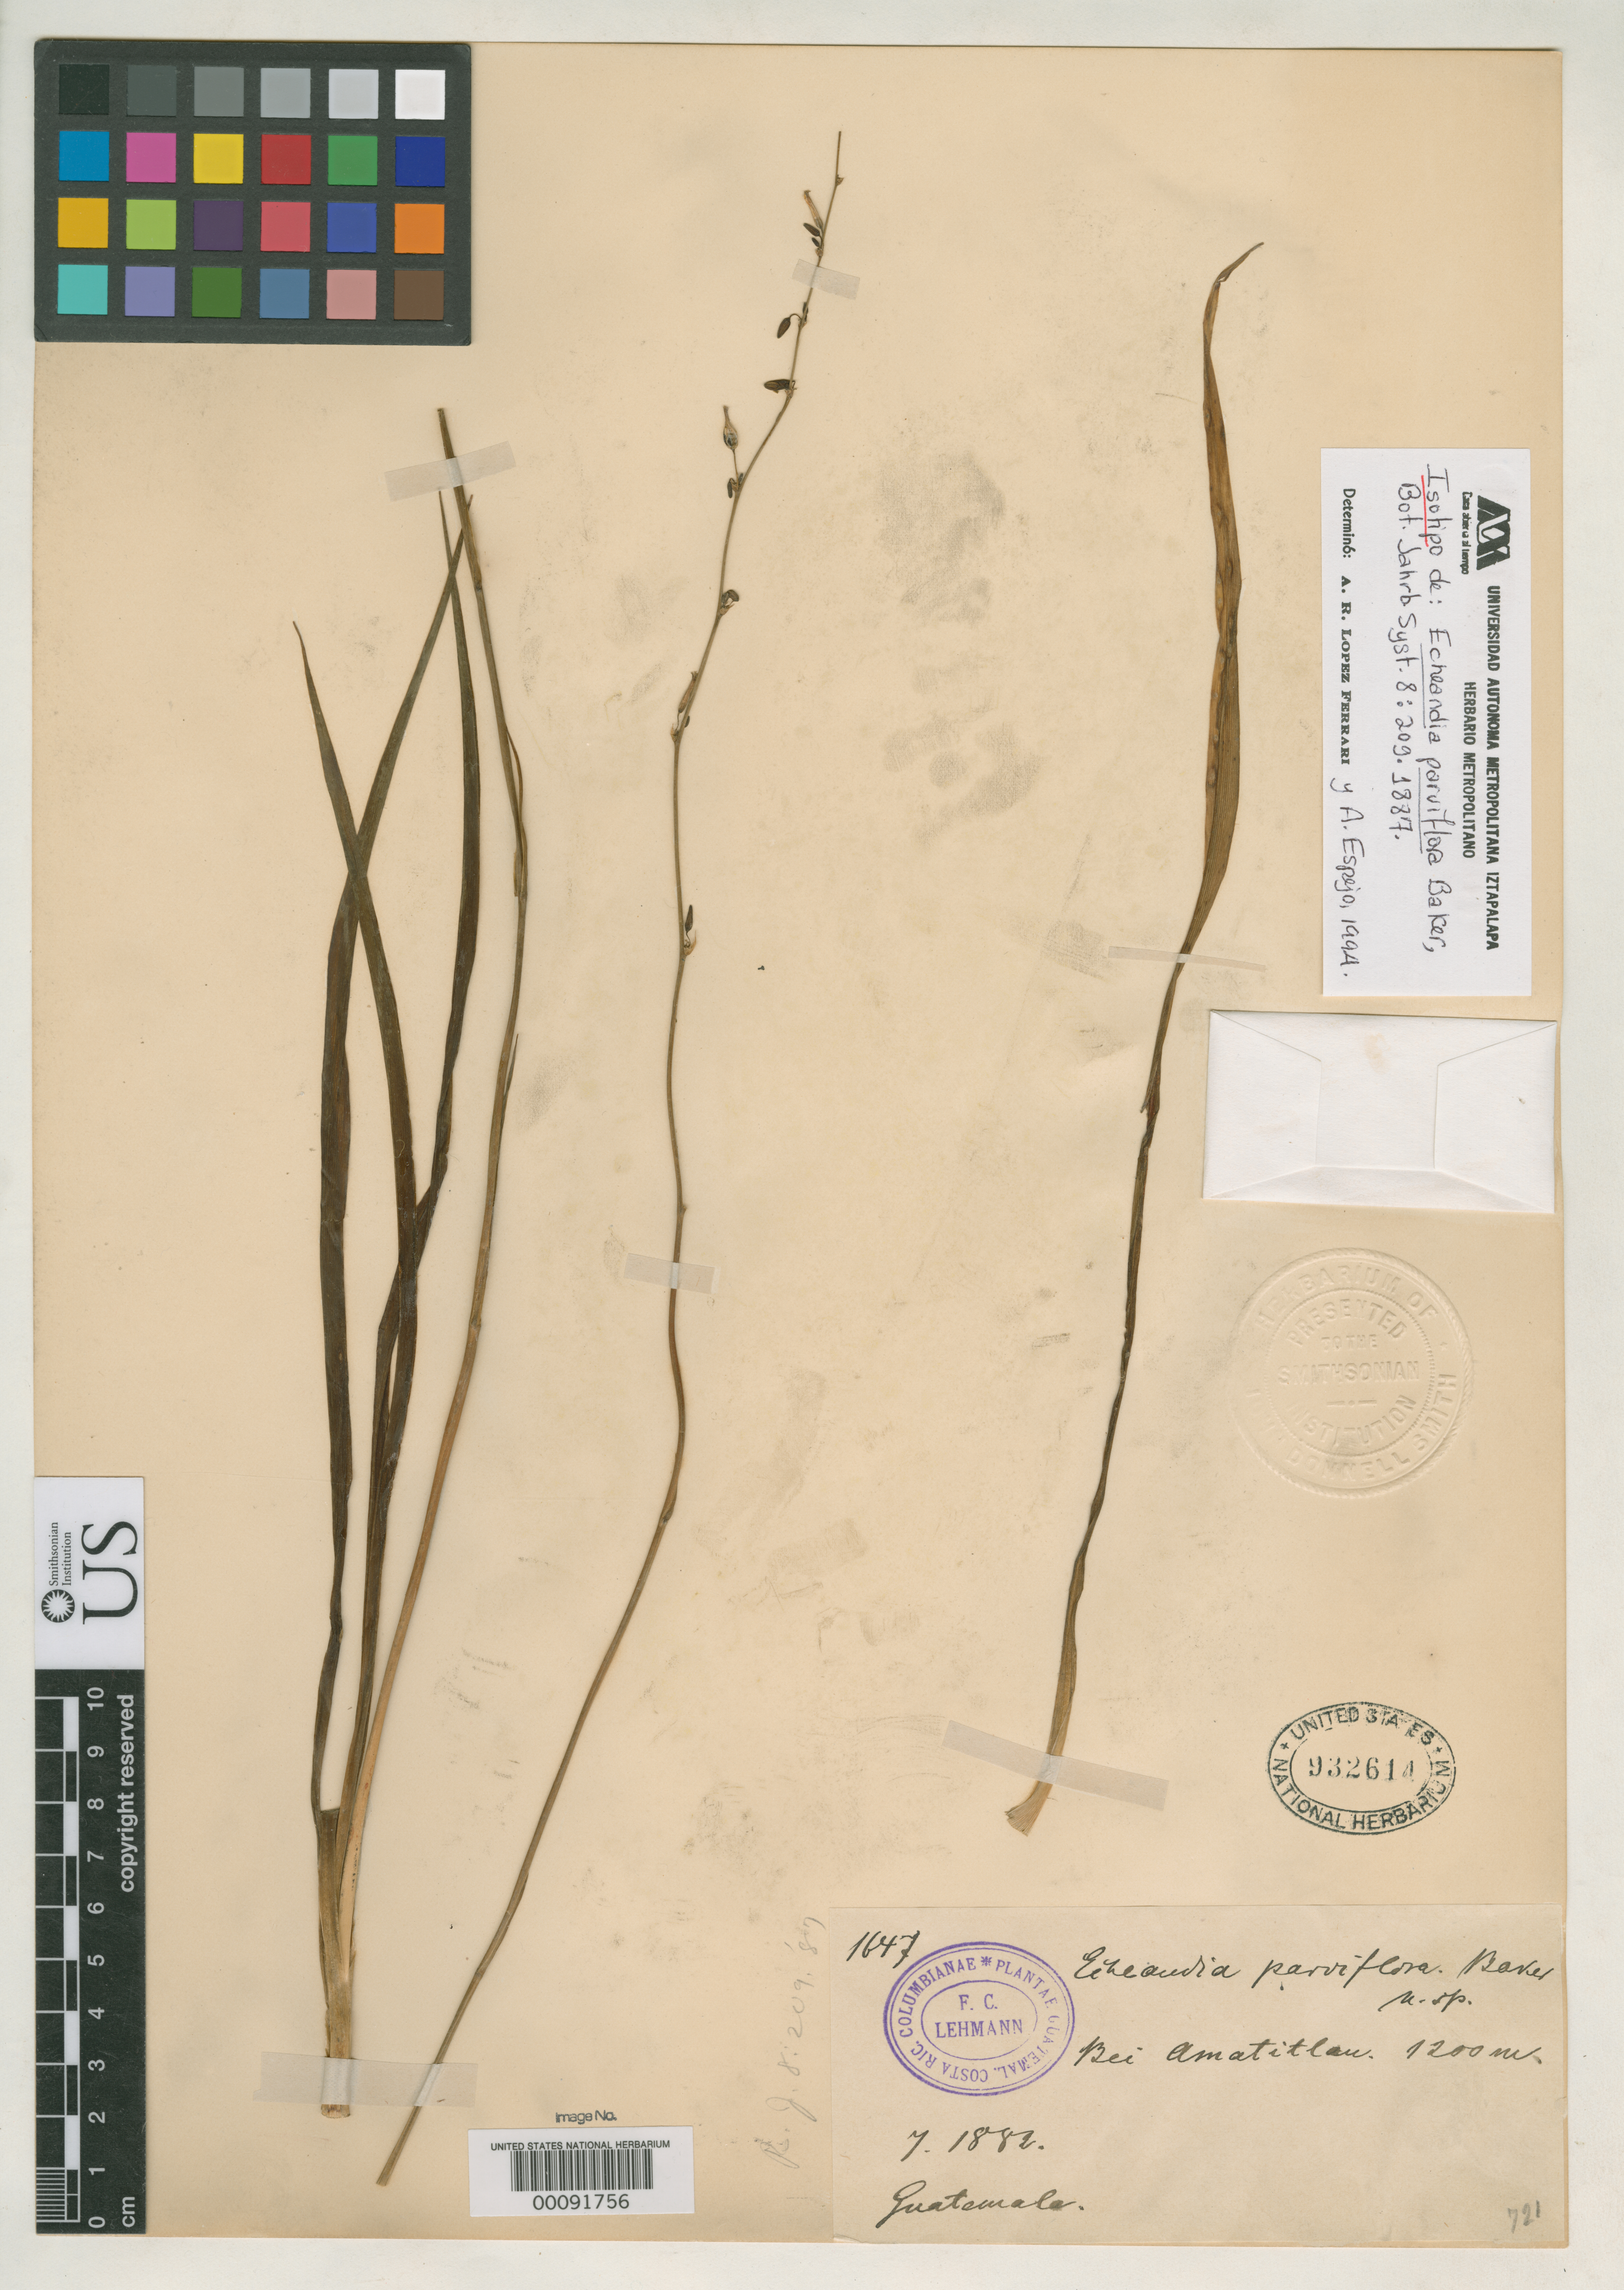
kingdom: Plantae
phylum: Tracheophyta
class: Liliopsida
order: Asparagales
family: Asparagaceae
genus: Echeandia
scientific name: Echeandia parviflora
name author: Baker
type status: Isotype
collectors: F. C. Lehmann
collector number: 1647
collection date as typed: Jul 1882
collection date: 1882-07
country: Guatemala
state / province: Guatemala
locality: Amatitlán.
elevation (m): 1200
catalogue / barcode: US 932614